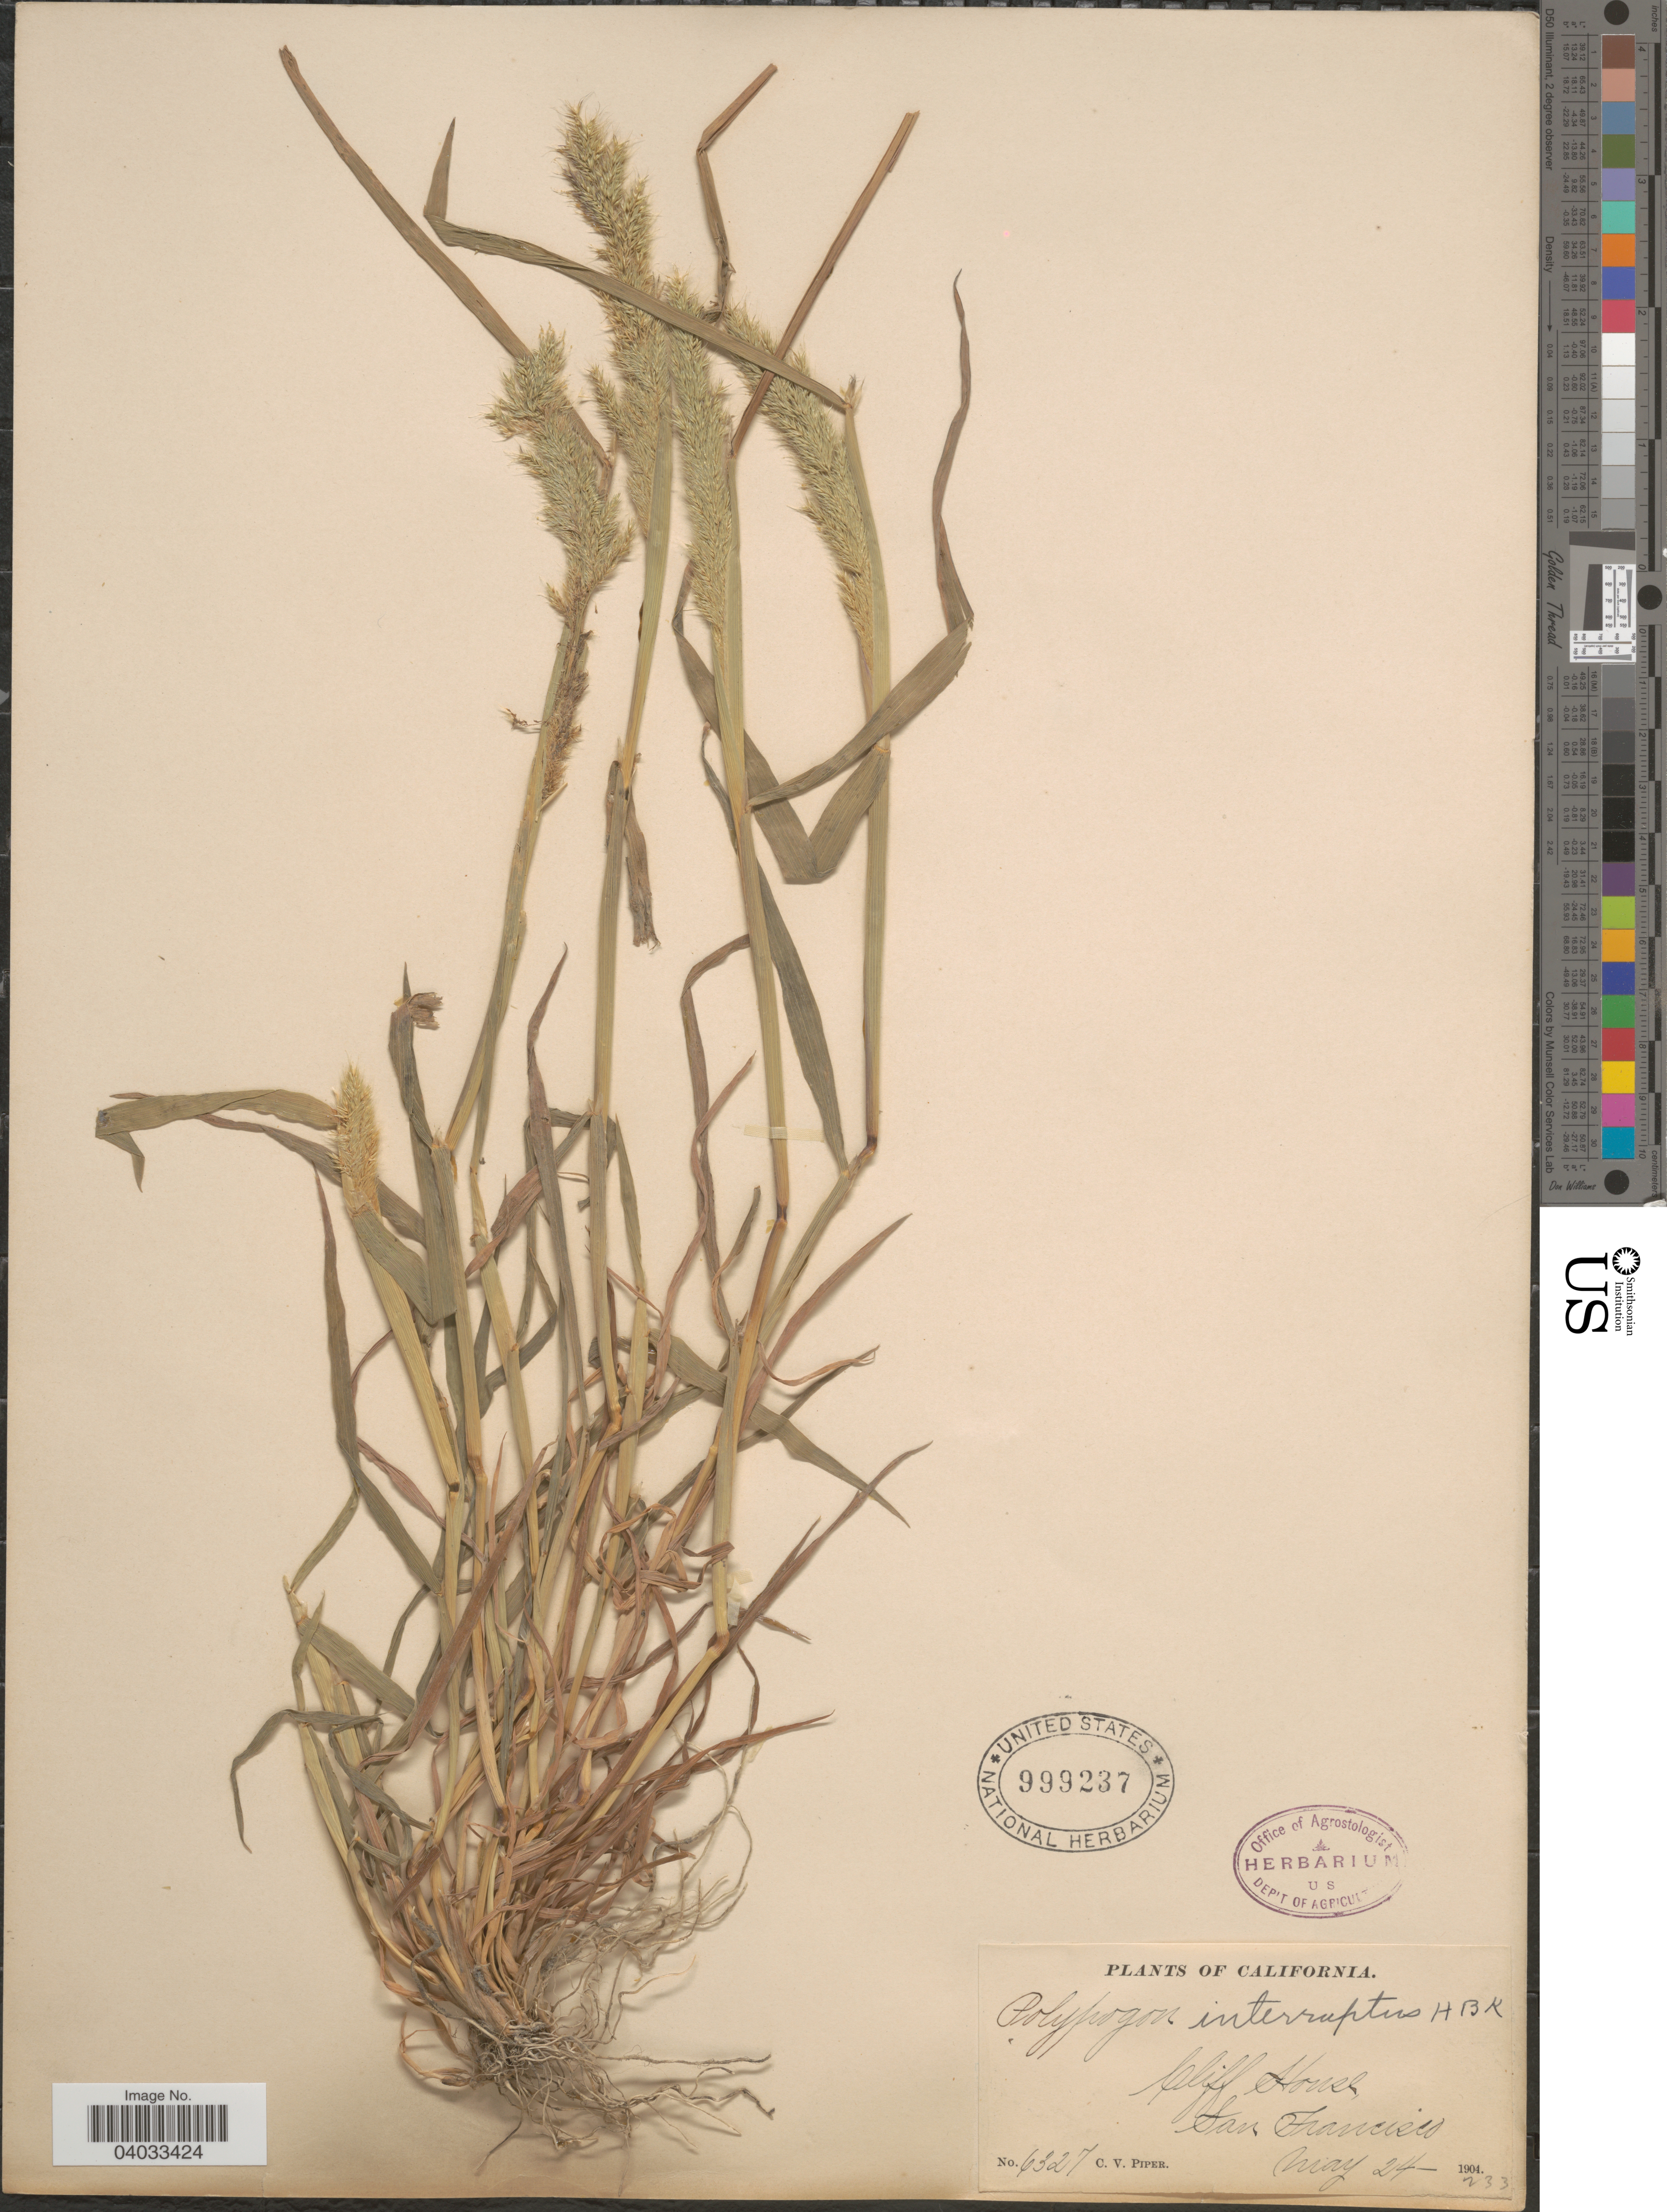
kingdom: Plantae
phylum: Tracheophyta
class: Liliopsida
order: Poales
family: Poaceae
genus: Polypogon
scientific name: Polypogon interruptus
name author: Kunth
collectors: C. V. Piper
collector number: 6327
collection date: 1904-05-24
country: United States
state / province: California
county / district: San Francisco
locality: Cliff House, San Francisco.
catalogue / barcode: US 999237